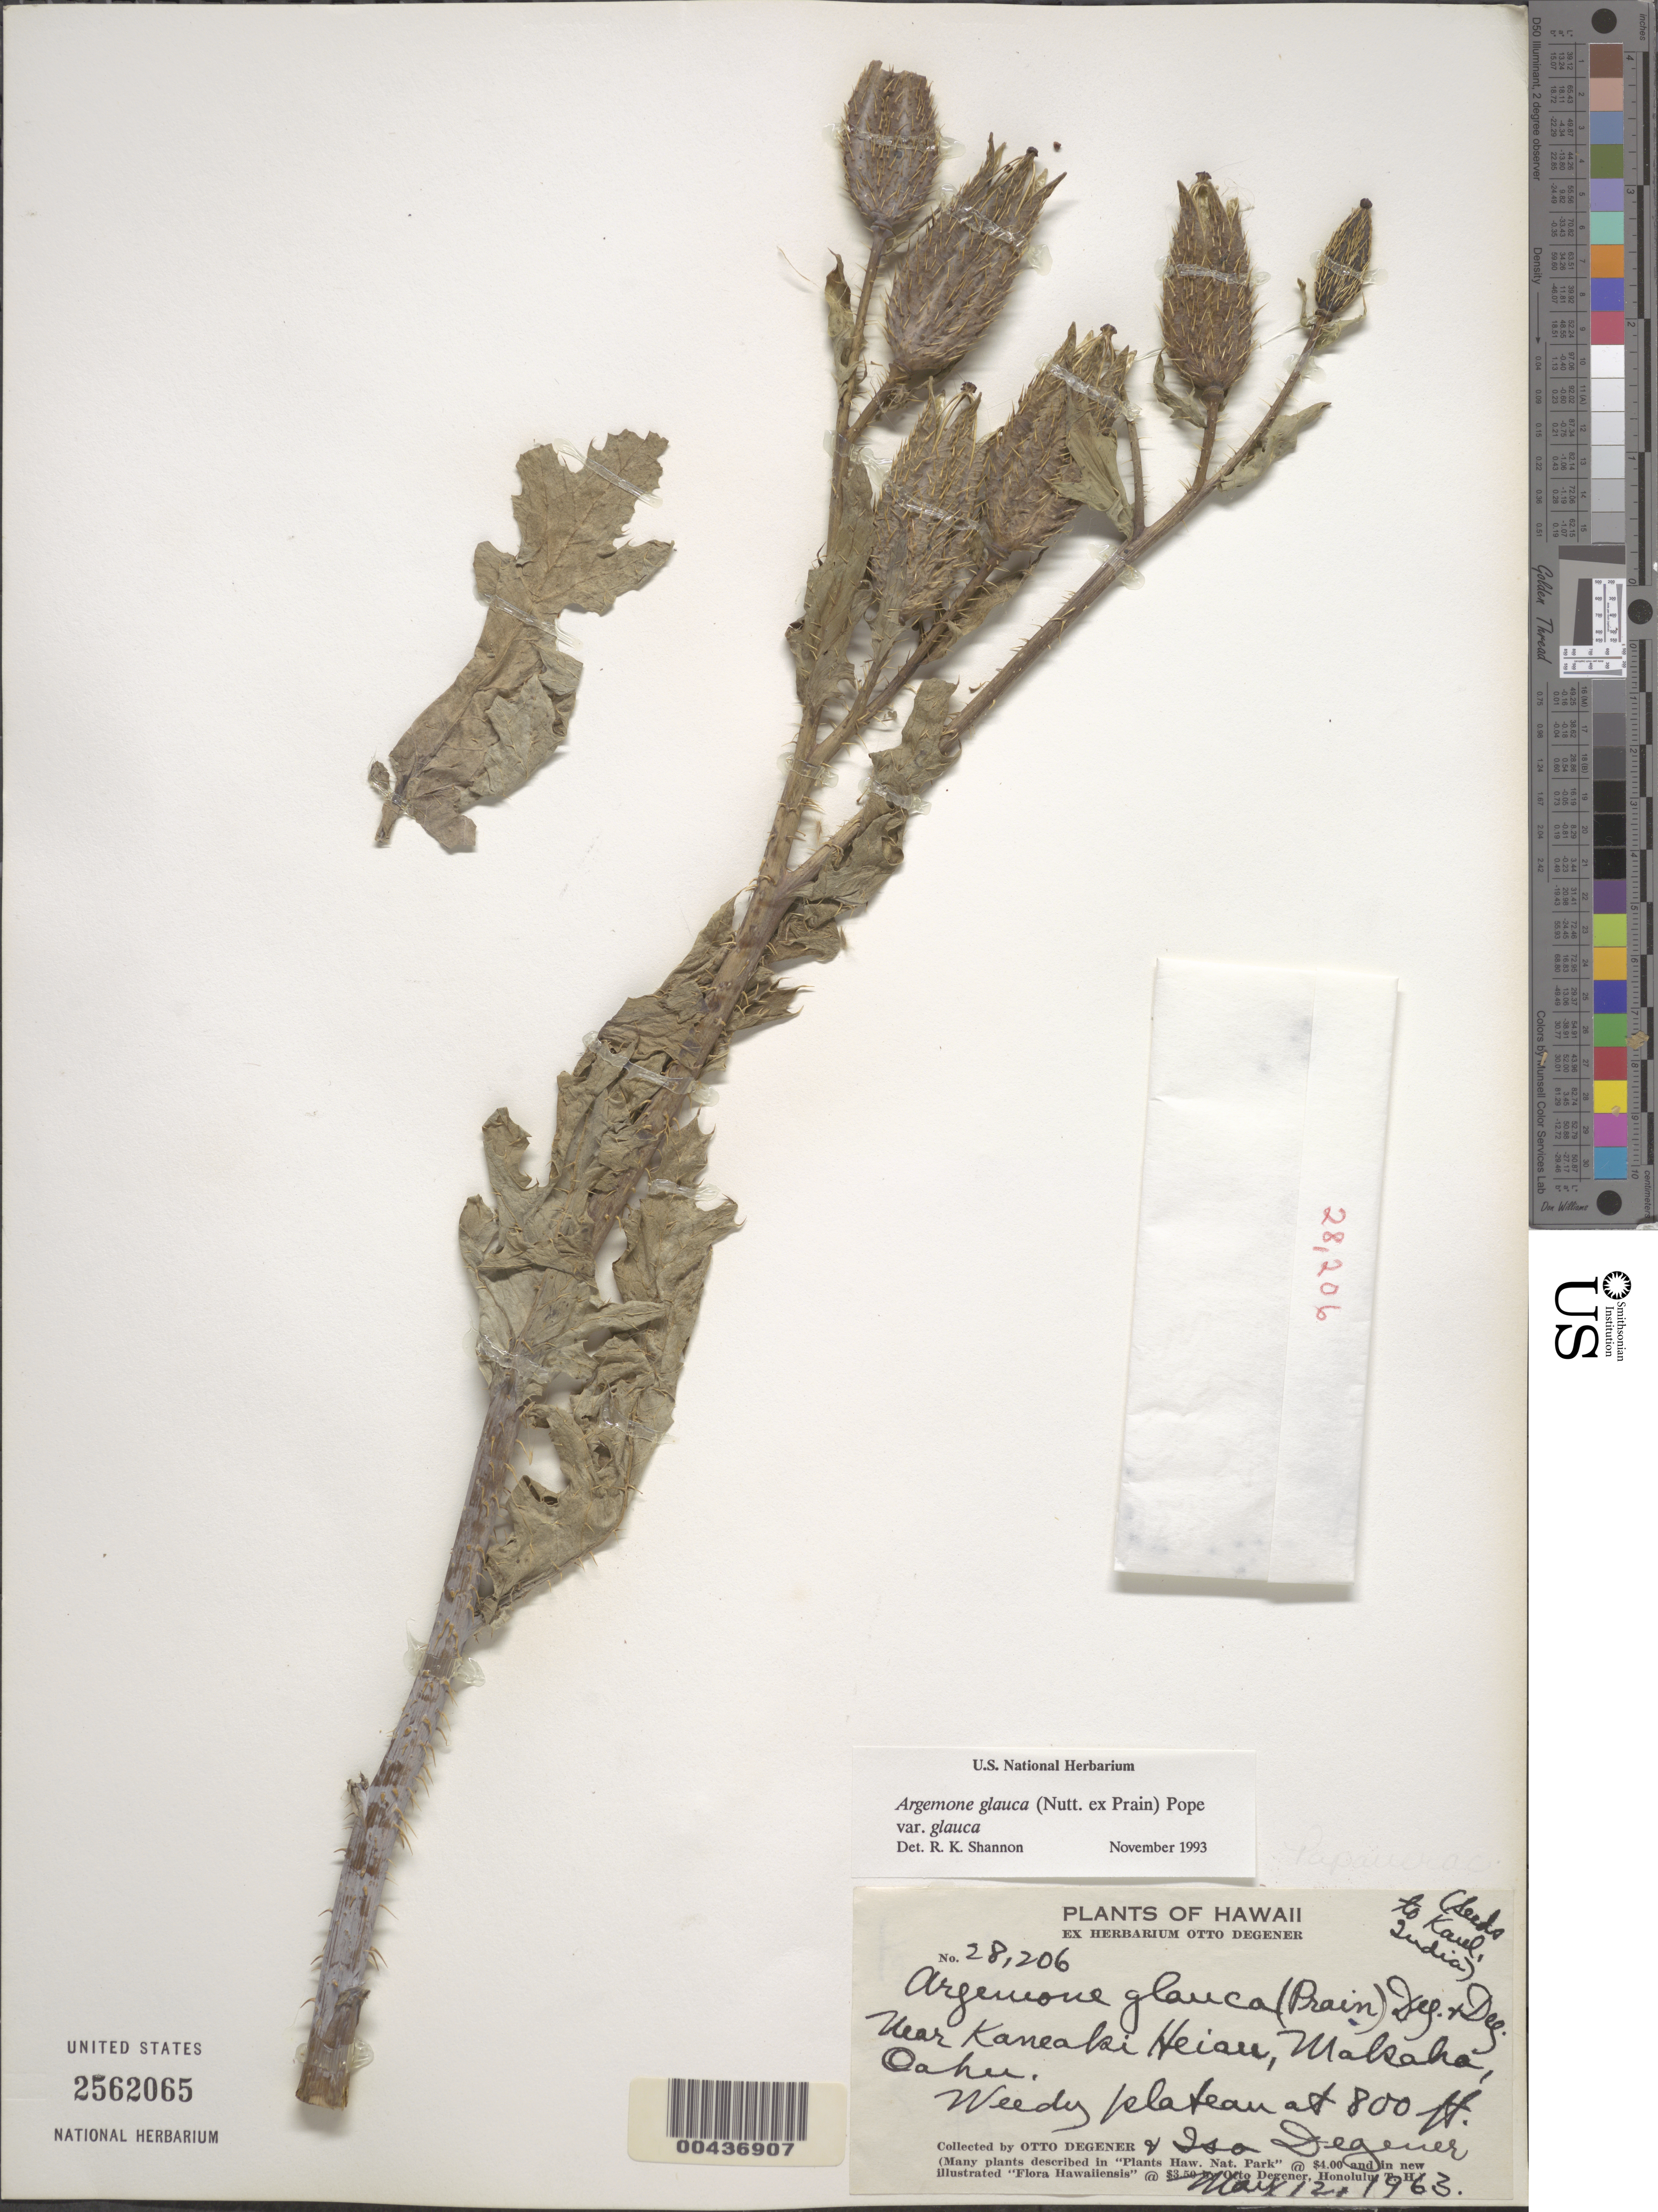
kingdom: Plantae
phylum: Tracheophyta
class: Magnoliopsida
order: Ranunculales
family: Papaveraceae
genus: Argemone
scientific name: Argemone glauca var. glauca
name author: (Nutt. ex Prain) Pope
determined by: Shannon, R. K., (UNITED STATES)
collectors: O. Degener & I. Degener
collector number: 28206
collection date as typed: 12 May 1963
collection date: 1963-05-12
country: United States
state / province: Hawaii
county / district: Honolulu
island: Oahu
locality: Near Kaneaki Heiau, Makaha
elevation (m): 244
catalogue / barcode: US 2562065